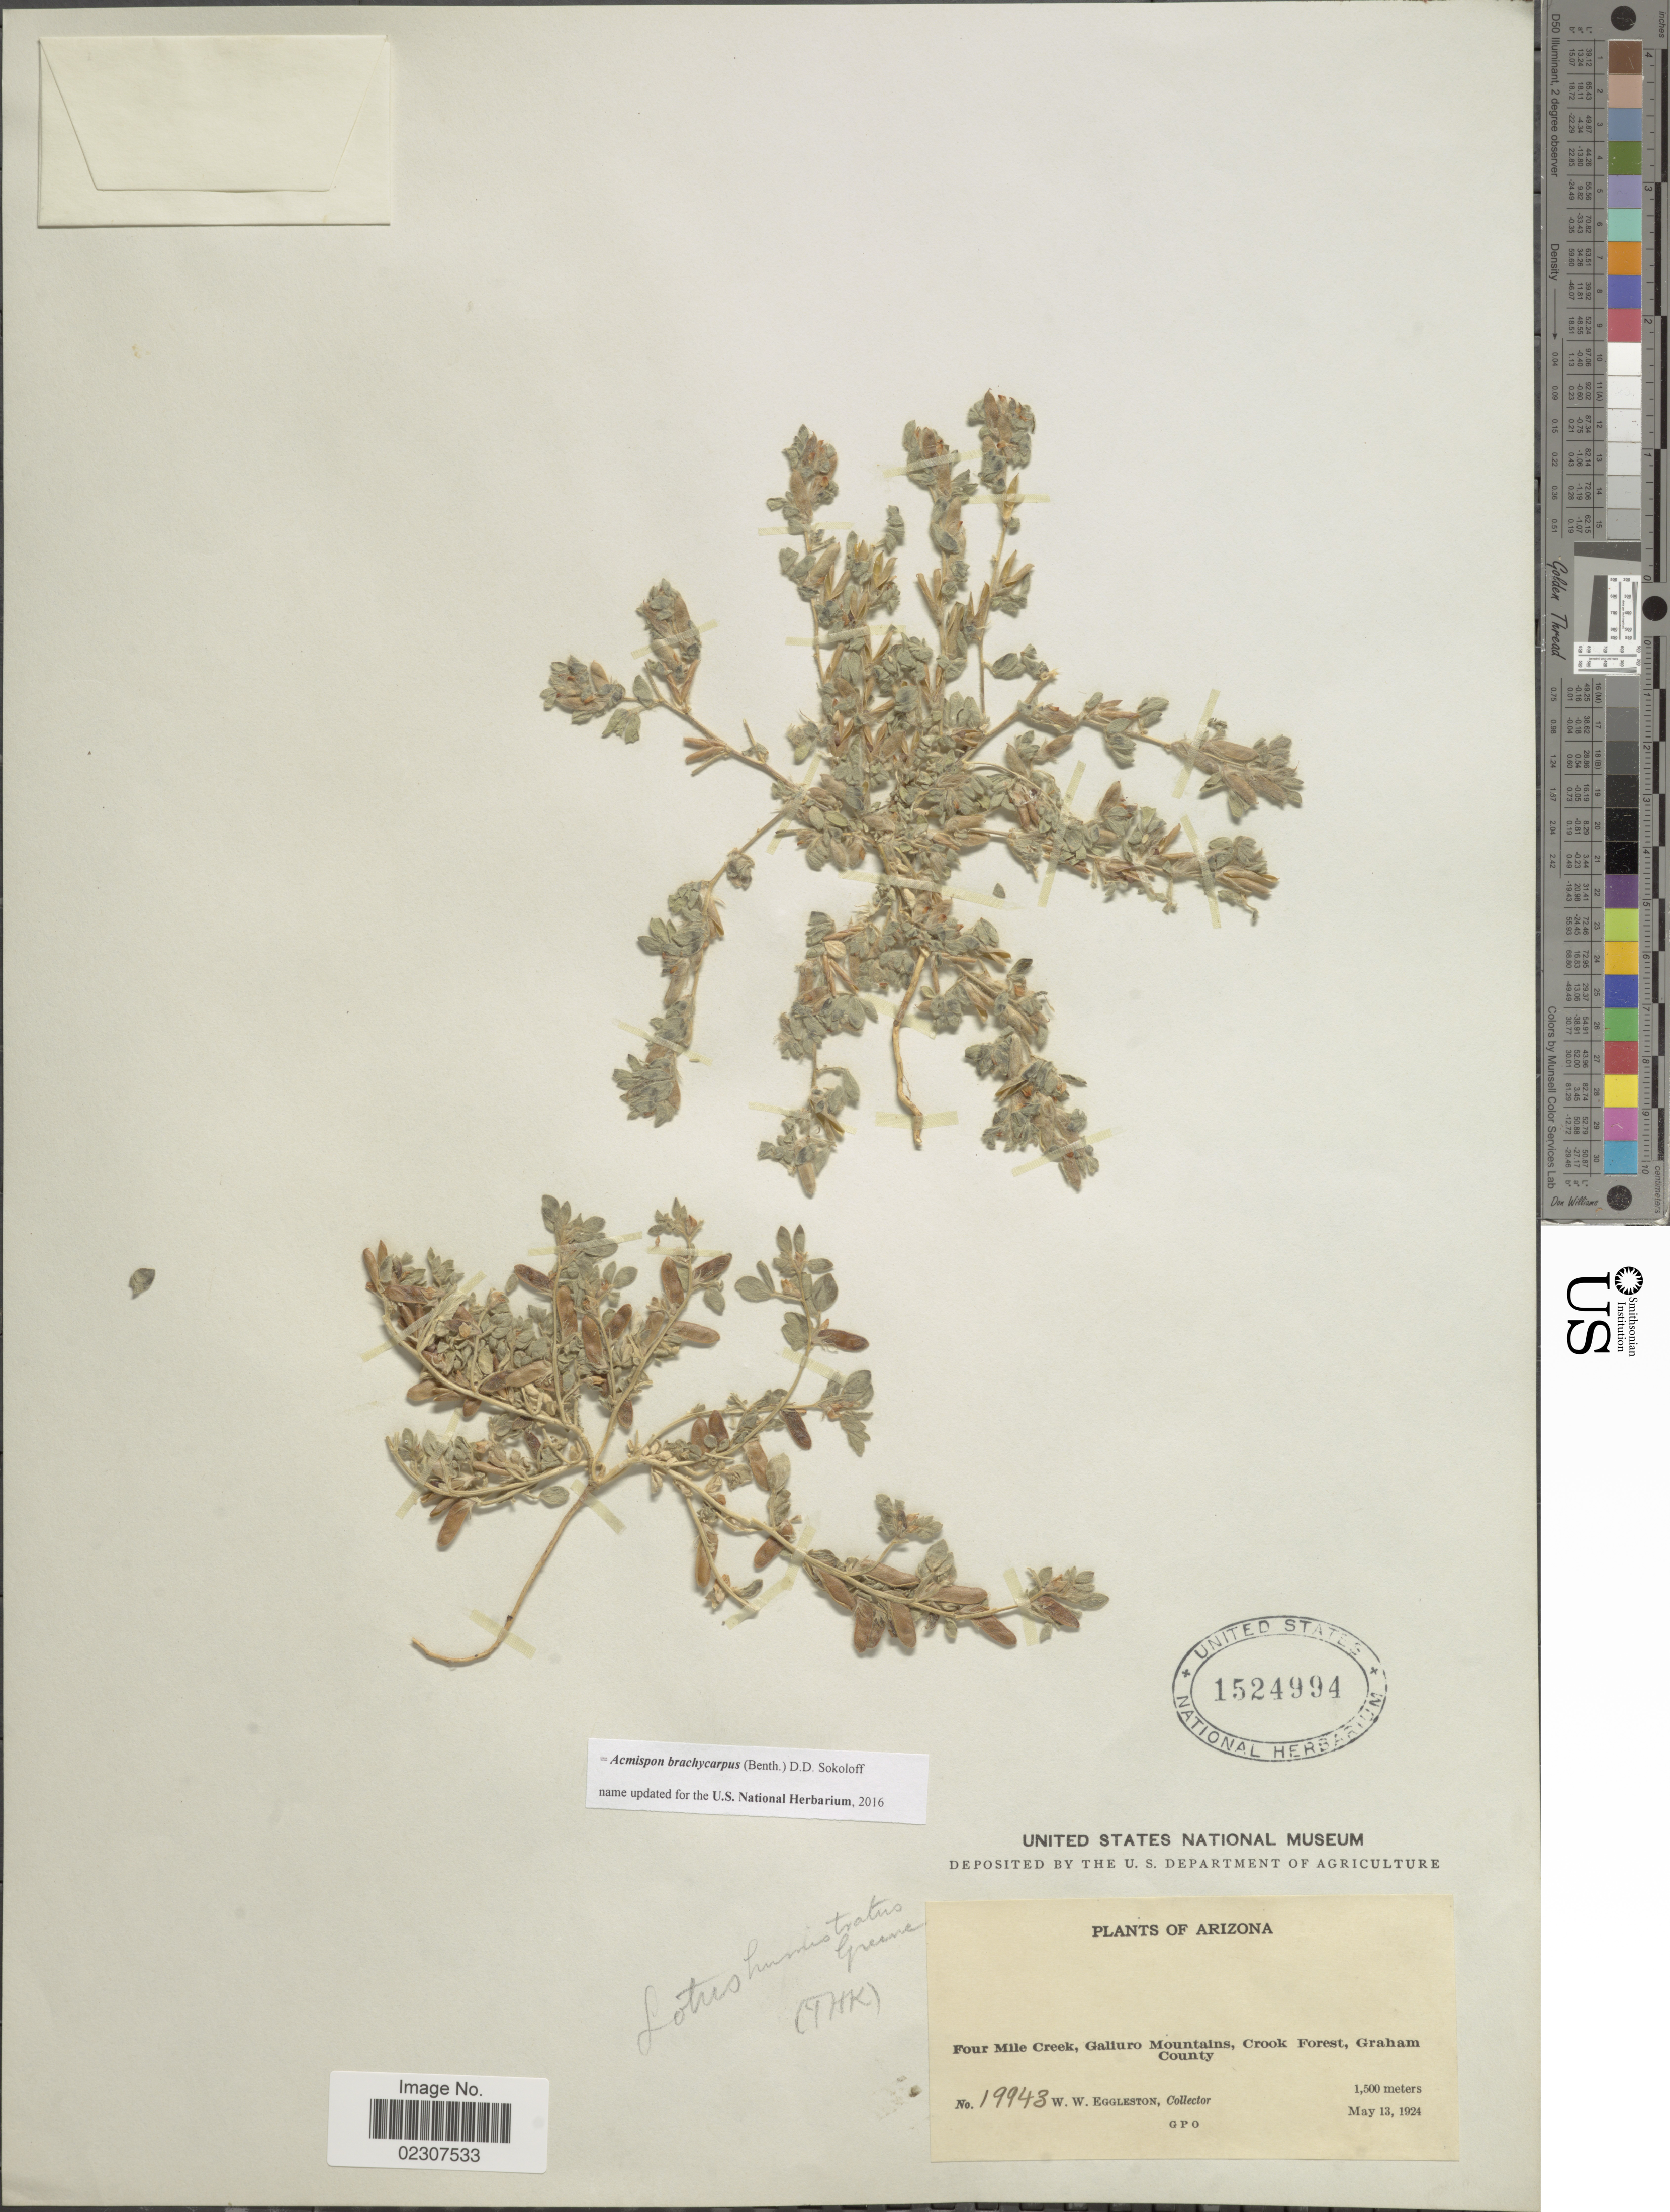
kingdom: Plantae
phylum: Tracheophyta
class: Magnoliopsida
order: Fabales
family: Fabaceae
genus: Acmispon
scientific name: Acmispon brachycarpus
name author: (Benth.) D.D. Sokoloff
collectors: W. W. Eggleston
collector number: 19943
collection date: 1924-05-13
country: United States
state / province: Arizona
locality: Four Mile Creek, Galiuro Mountains, Crook Forest, Graham County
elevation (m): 1500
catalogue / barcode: US 1524994